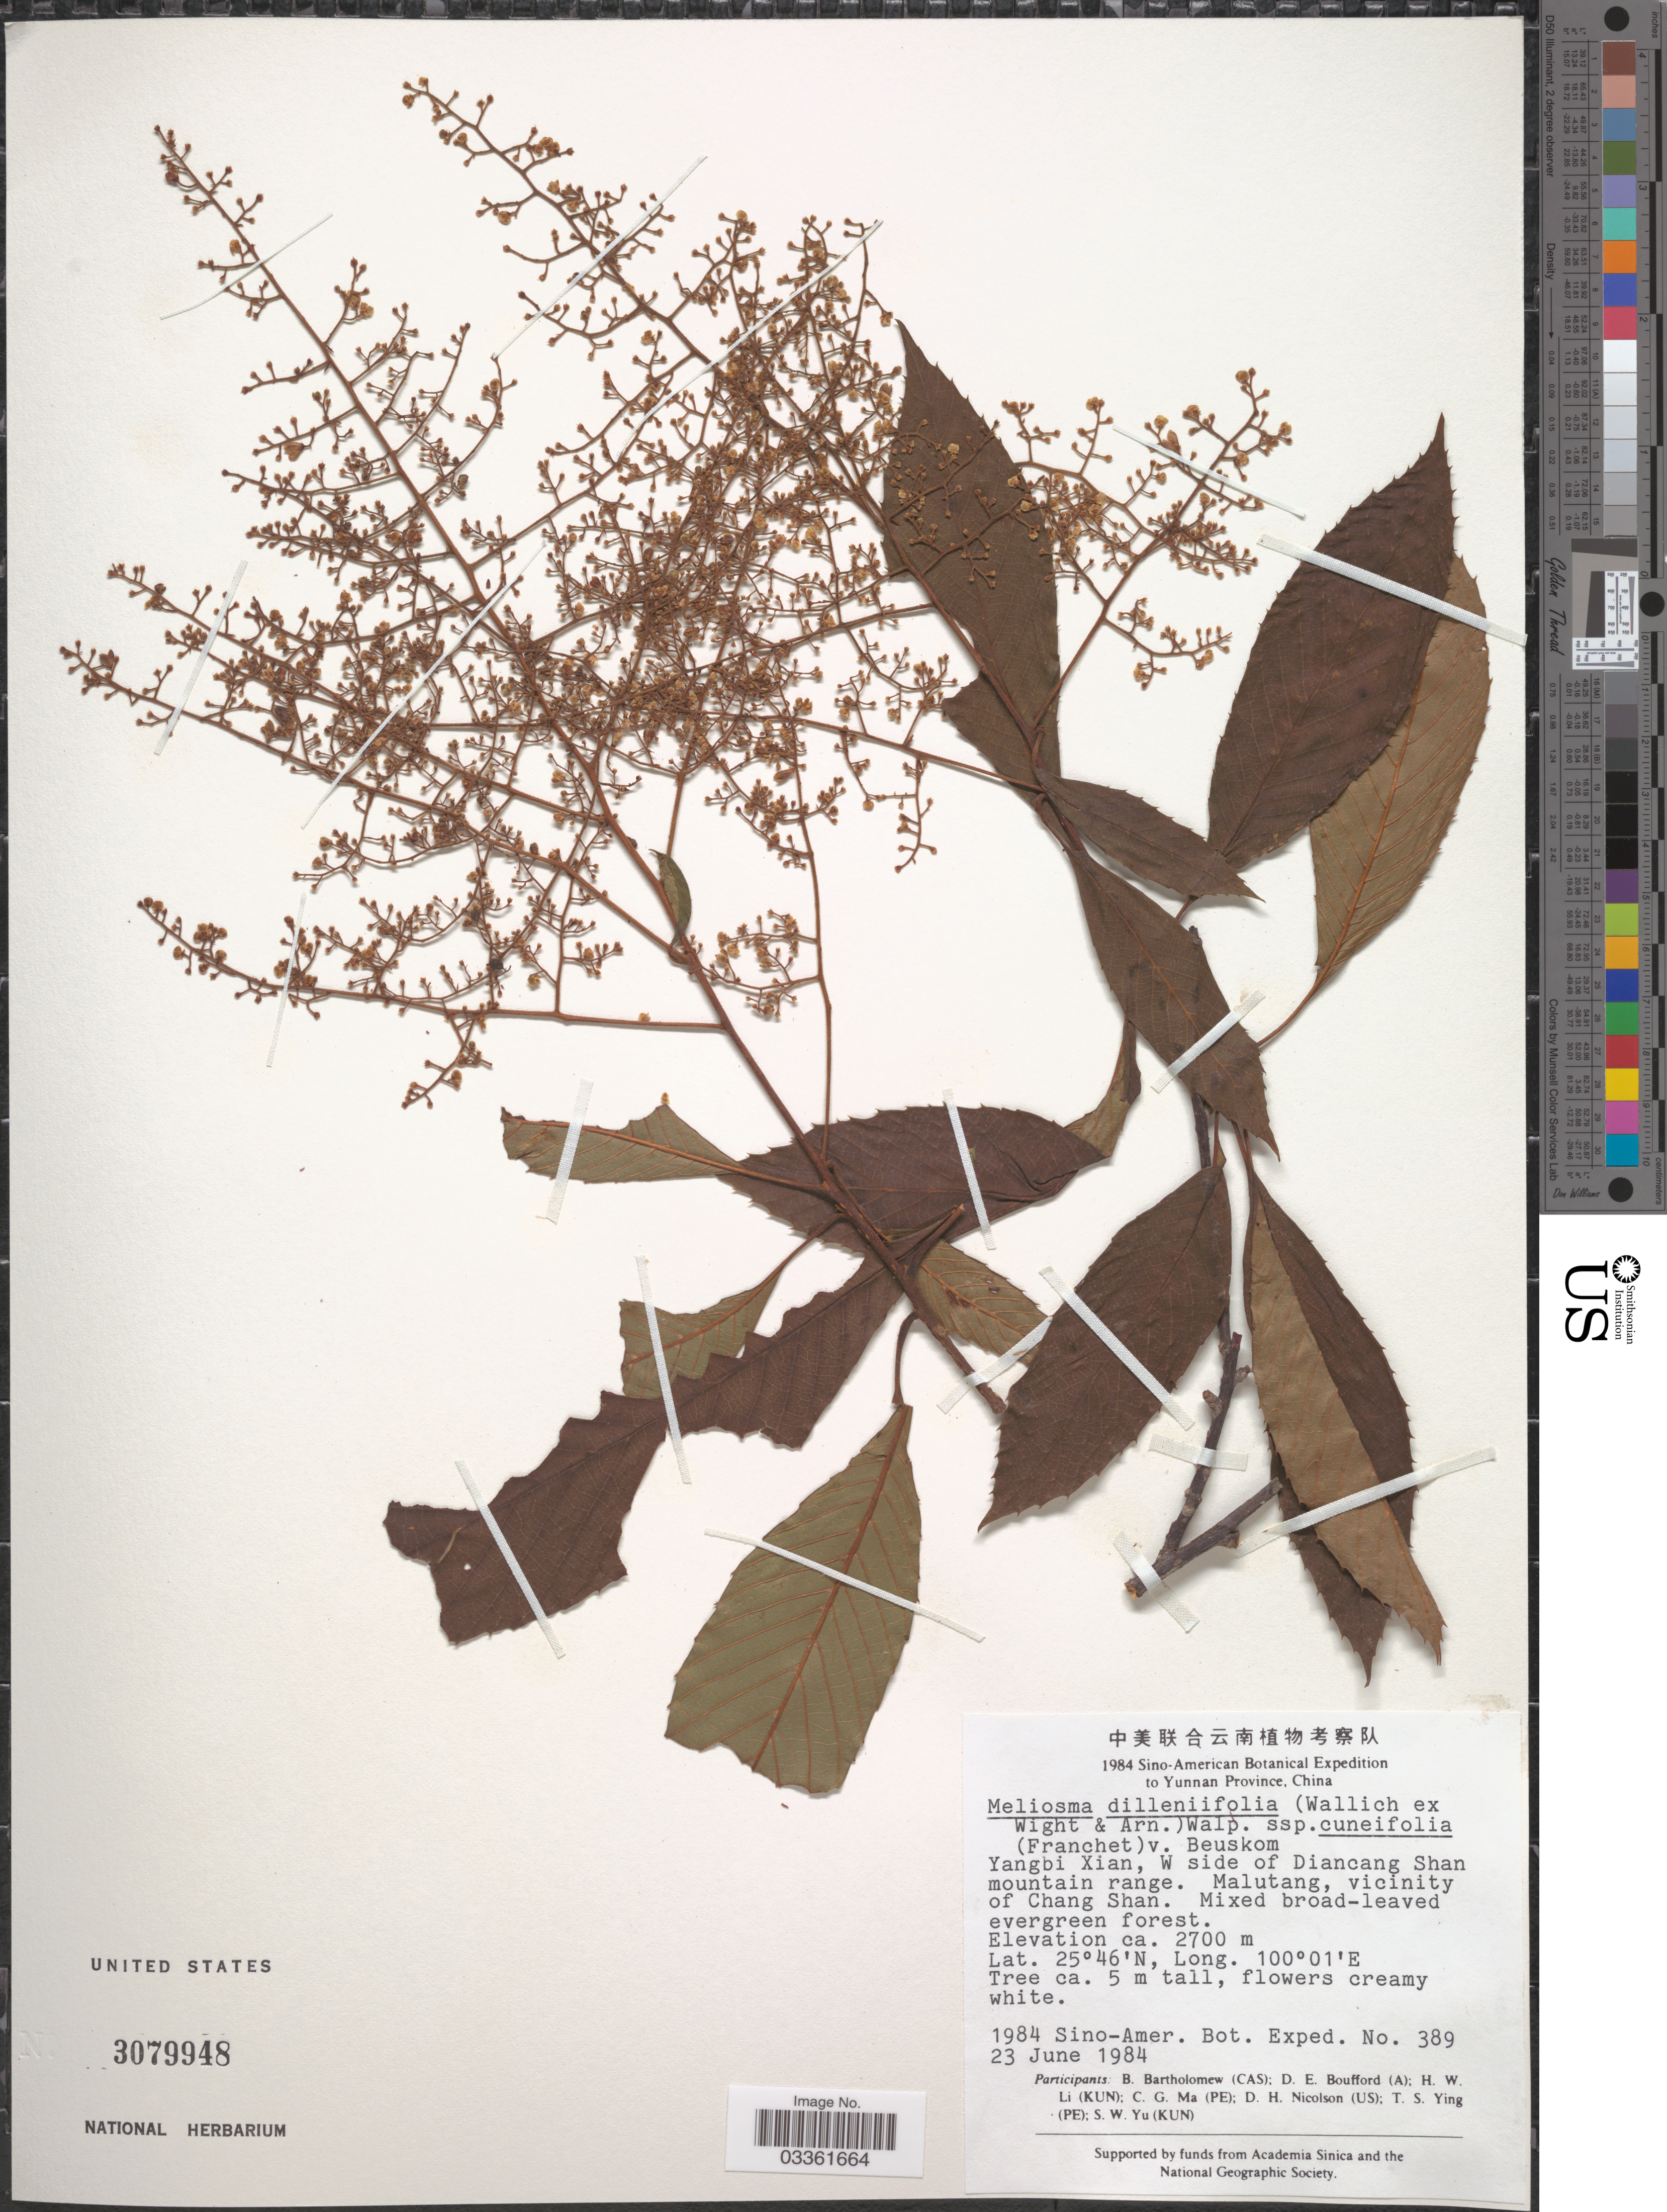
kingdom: Plantae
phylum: Tracheophyta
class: Magnoliopsida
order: Proteales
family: Sabiaceae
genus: Meliosma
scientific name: Meliosma dilleniifolia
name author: (Wall. ex Wight & Arn.) Walp.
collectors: Sino-Amer. Bot. Exped. 1984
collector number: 389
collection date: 1984-06-23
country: China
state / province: Yunnan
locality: Yangbi Xian, W side of Diancang Shan mountain range. Malutang, vicinity of Chang Shan.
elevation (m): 2700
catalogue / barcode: US 3079948